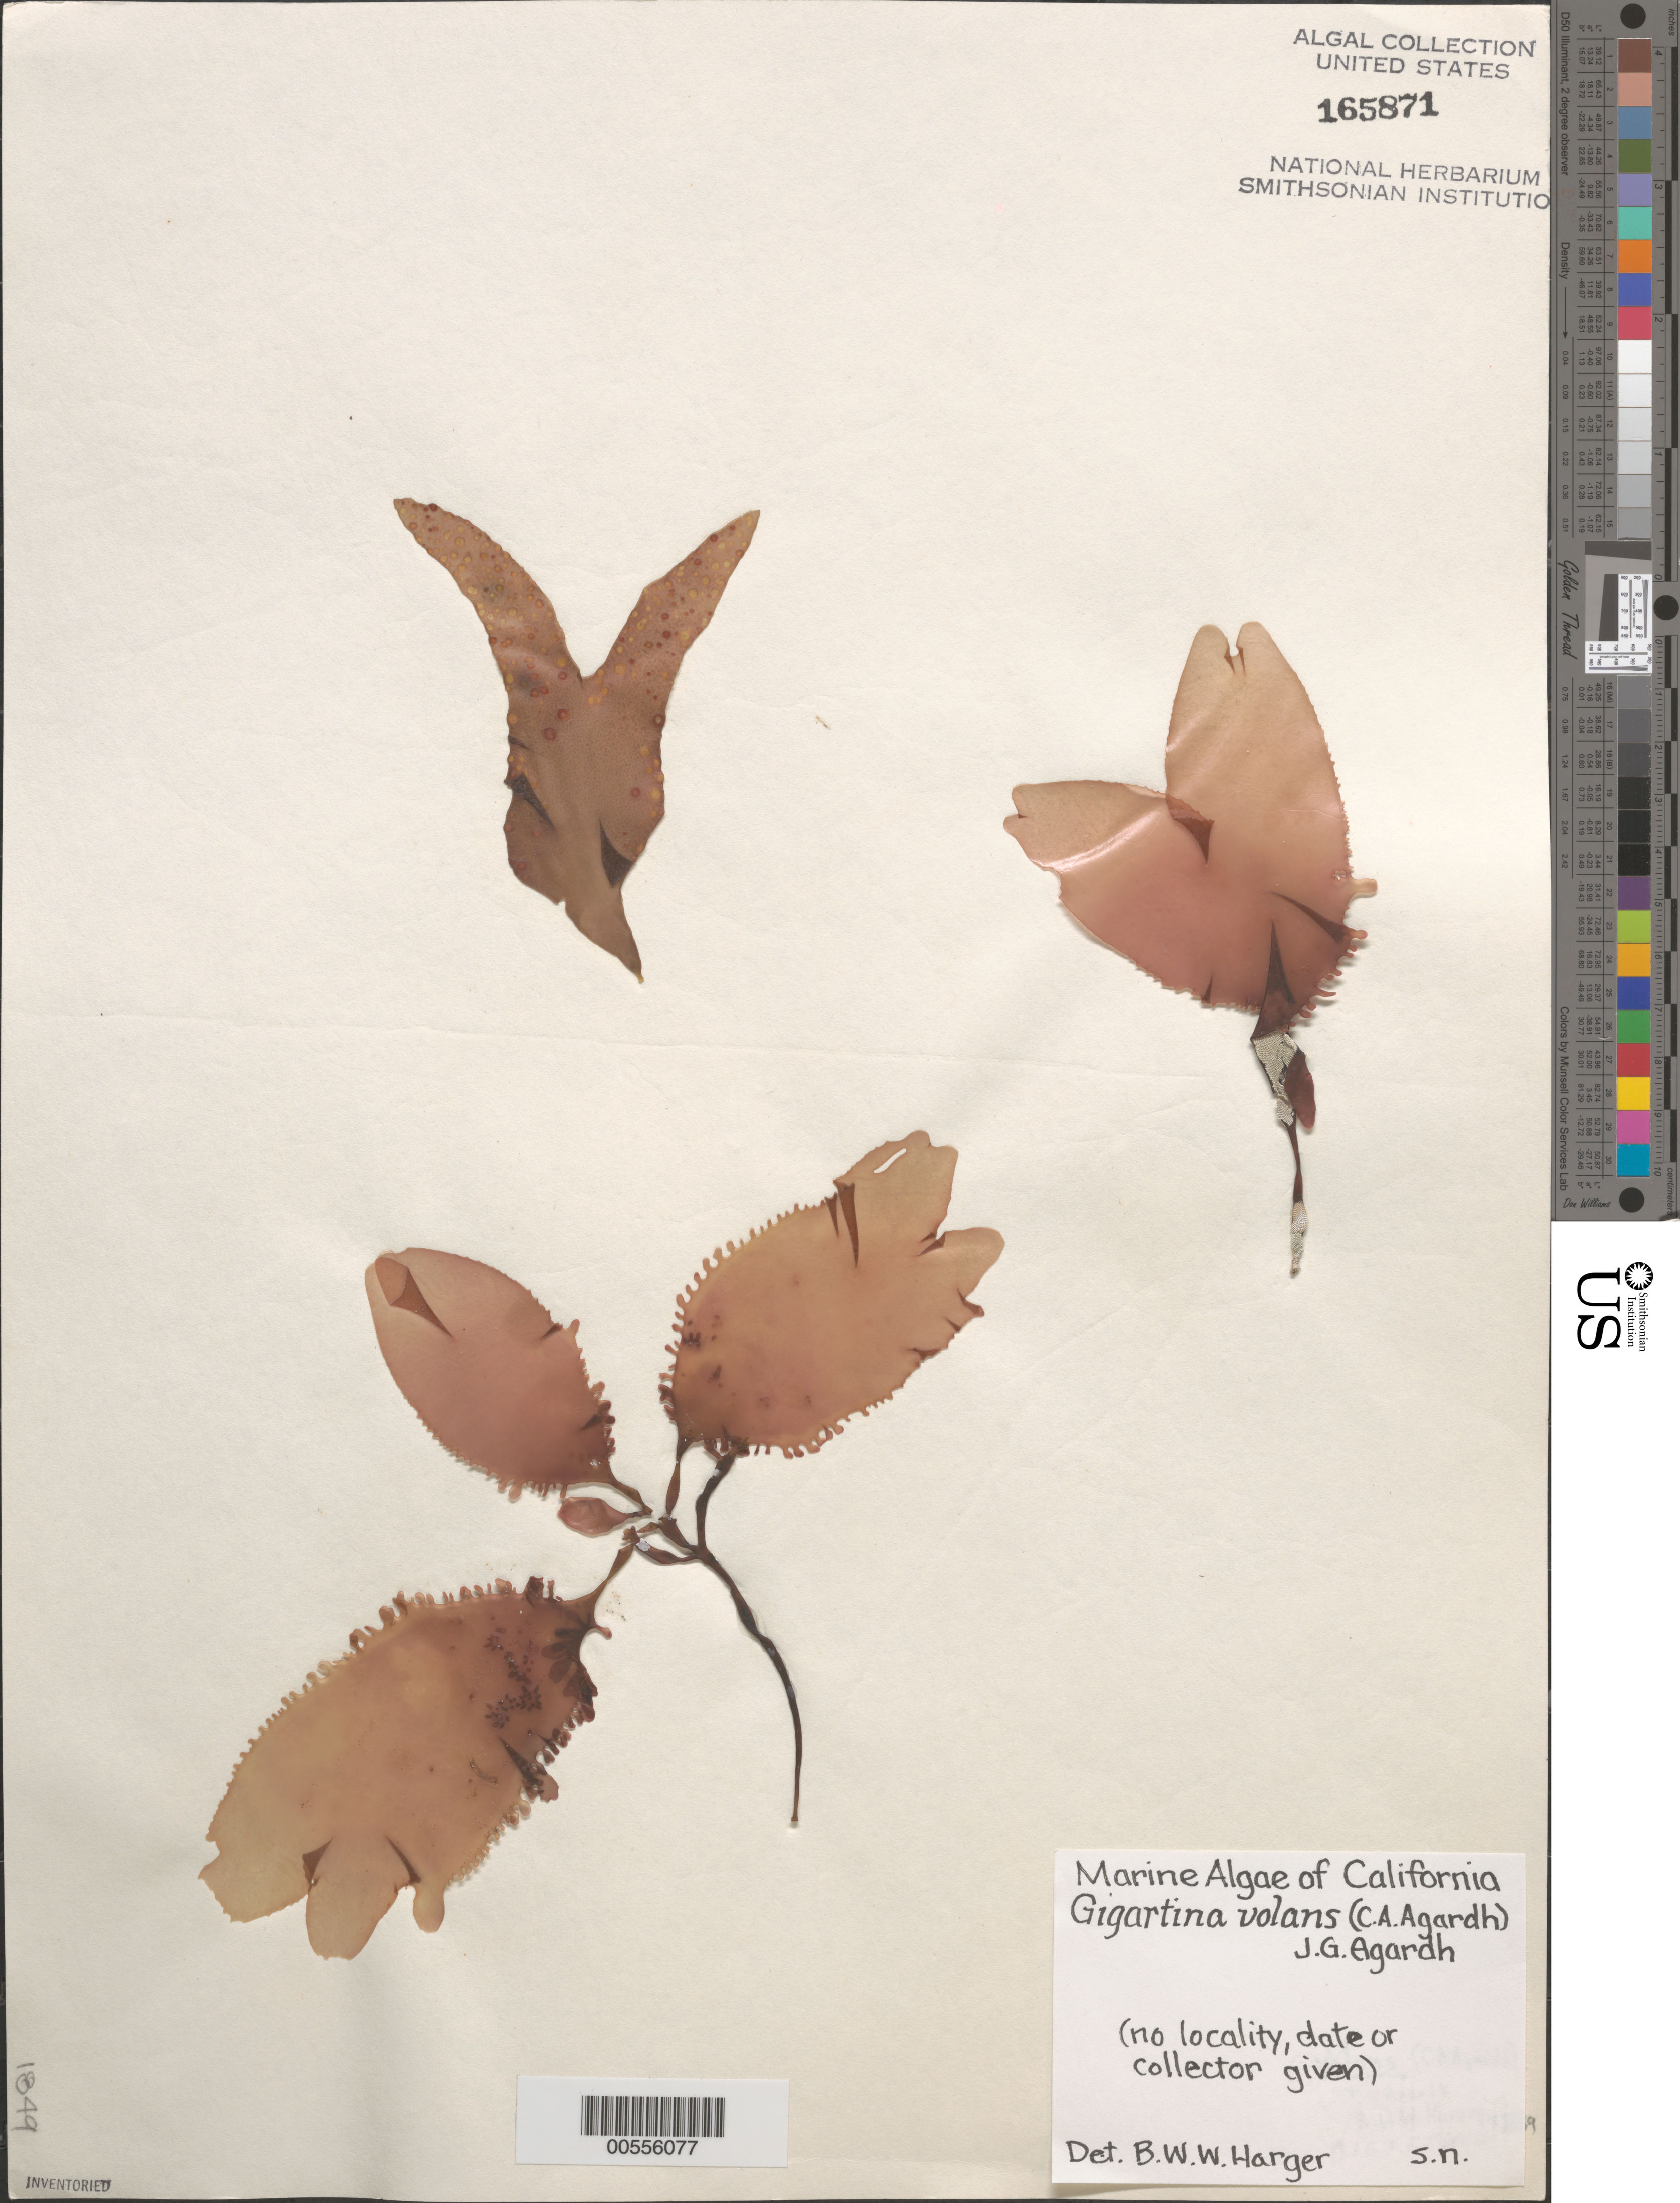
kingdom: Plantae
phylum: Rhodophyta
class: Florideophyceae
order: Gigartinales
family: Gigartinaceae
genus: Mazzaella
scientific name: Mazzaella volans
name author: (C. Agardh) Fredericq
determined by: Algae name updating Project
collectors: B. W. Harger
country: United States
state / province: California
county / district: San Diego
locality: False Bay, San Diego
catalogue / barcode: US 165871